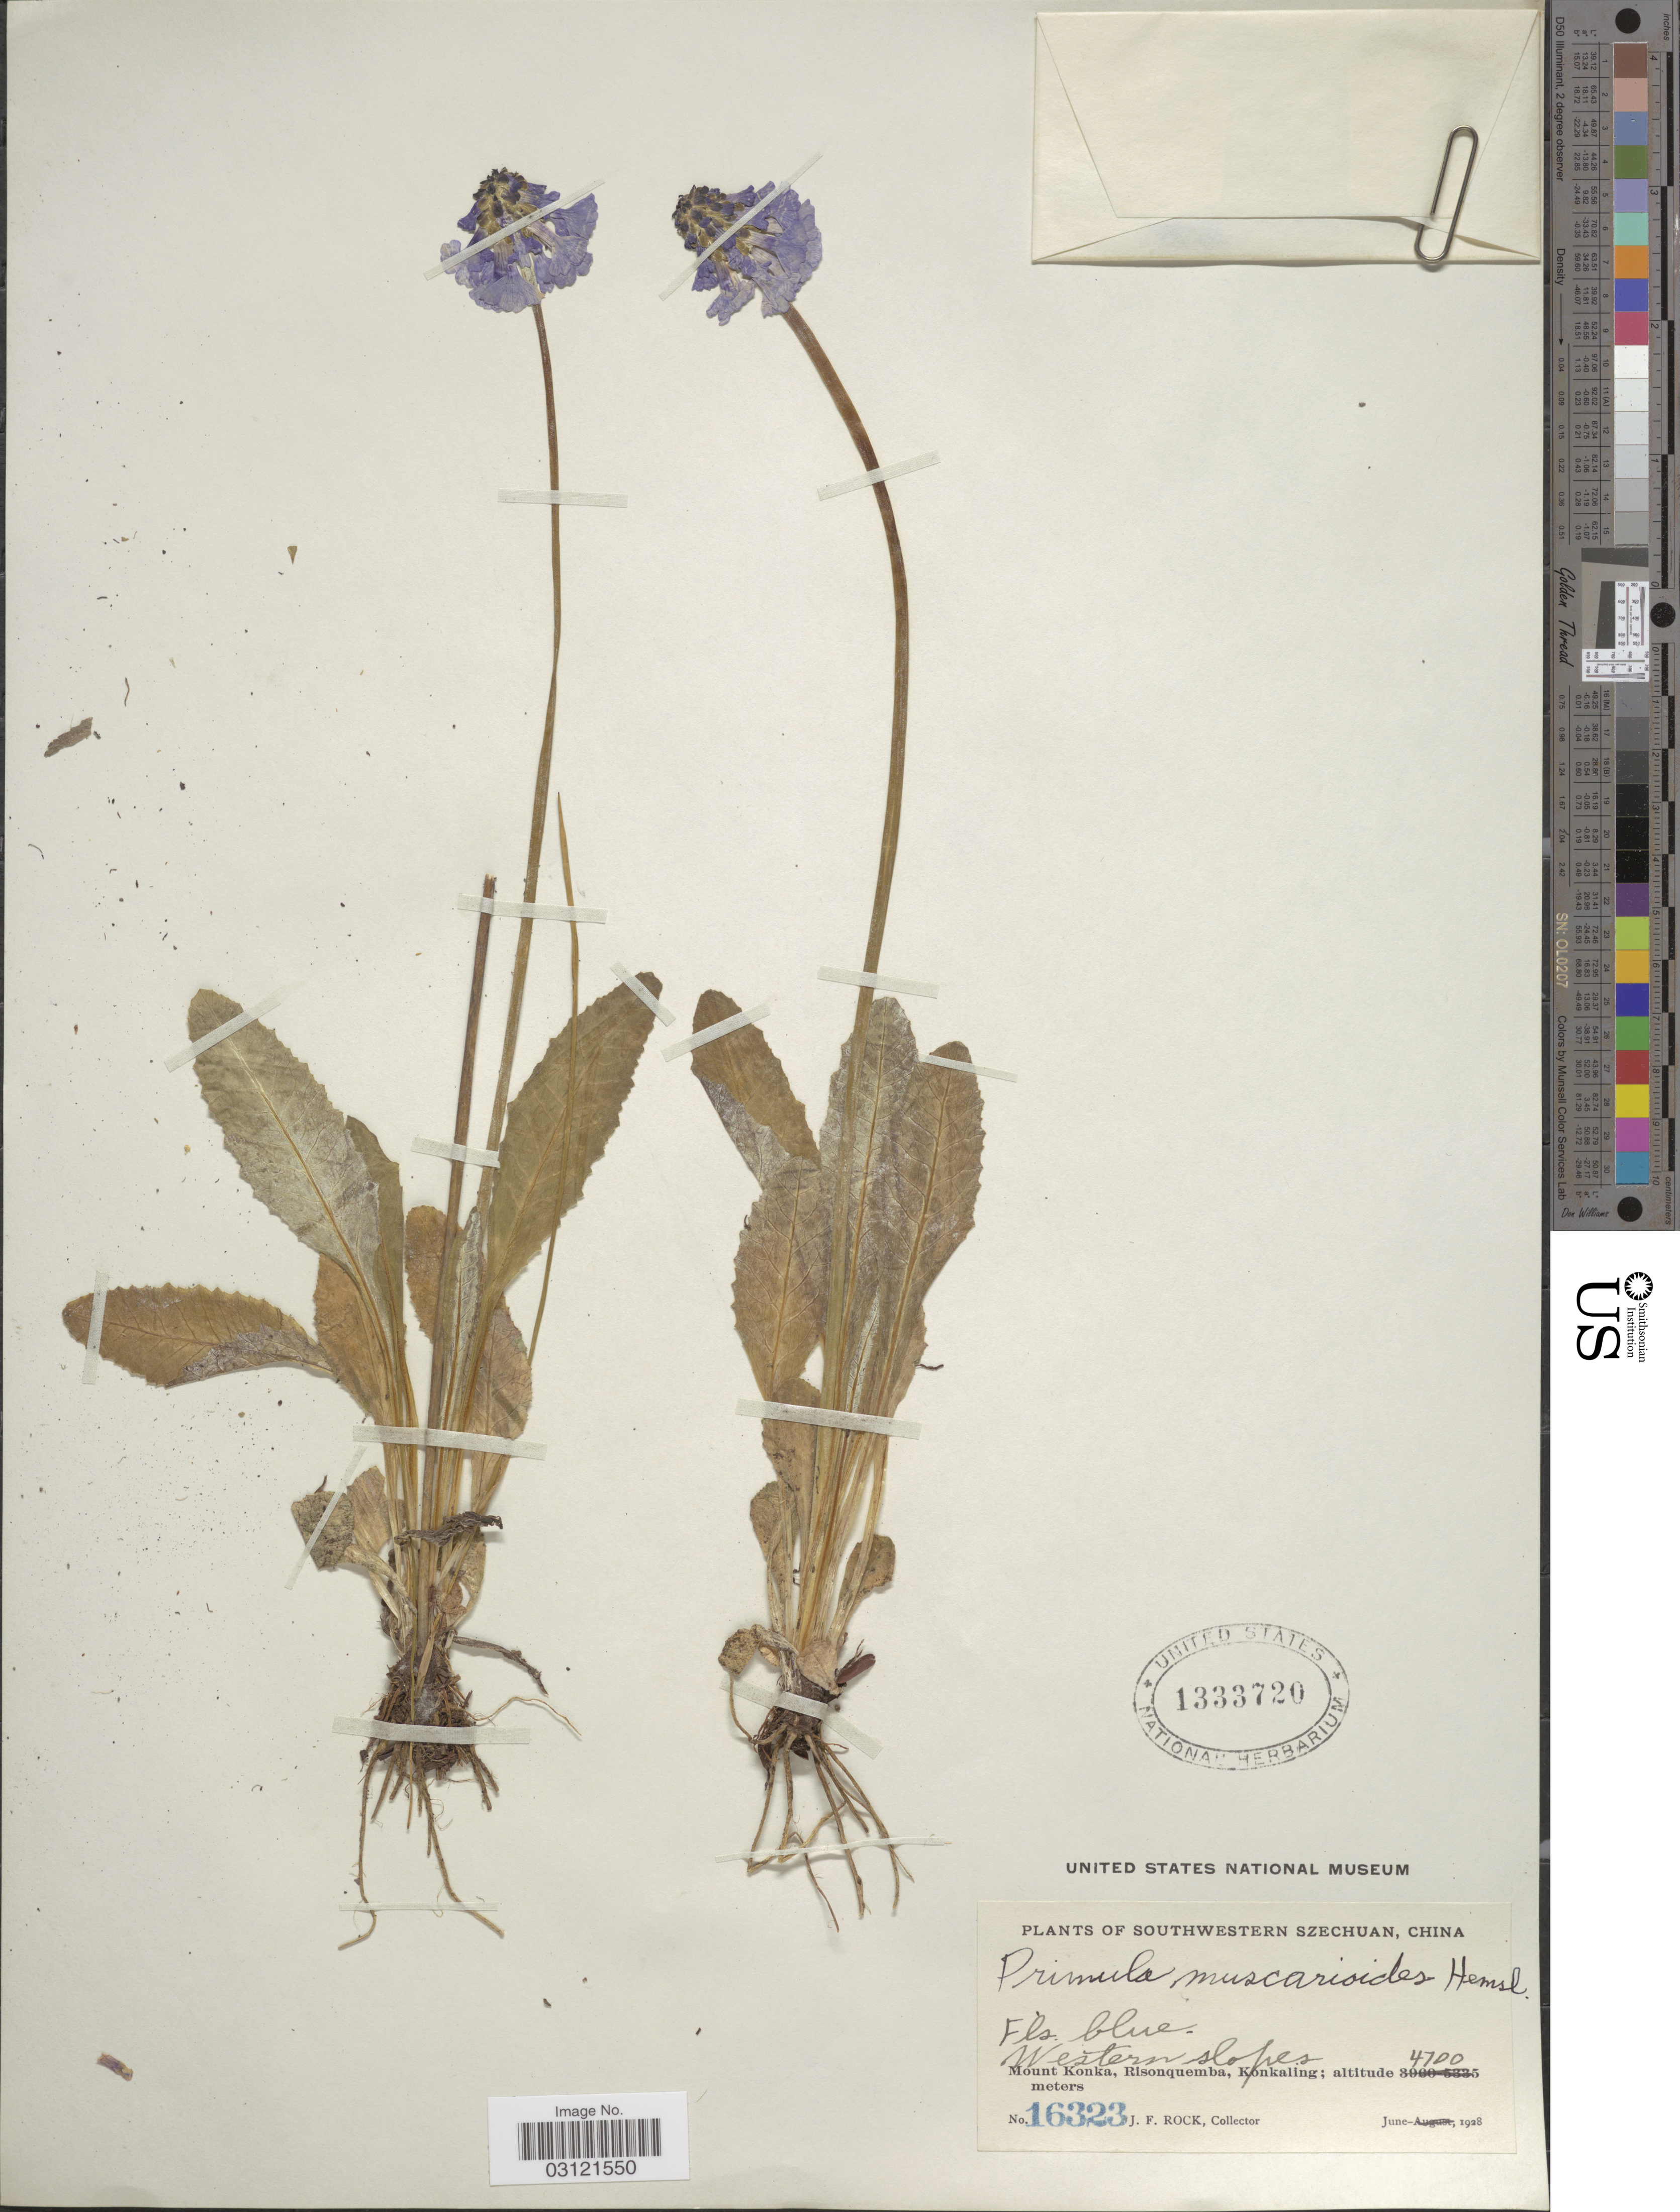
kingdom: Plantae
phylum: Tracheophyta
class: Magnoliopsida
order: Ericales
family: Primulaceae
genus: Primula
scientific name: Primula muscarioides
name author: Hemsl.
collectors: J. Rock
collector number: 16323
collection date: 1928-06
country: China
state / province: Xizang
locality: Southwestern Szechuan. Western slopes. Mount Konka, Risonquemba, Konkaling.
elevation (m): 4700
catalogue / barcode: US 1333720